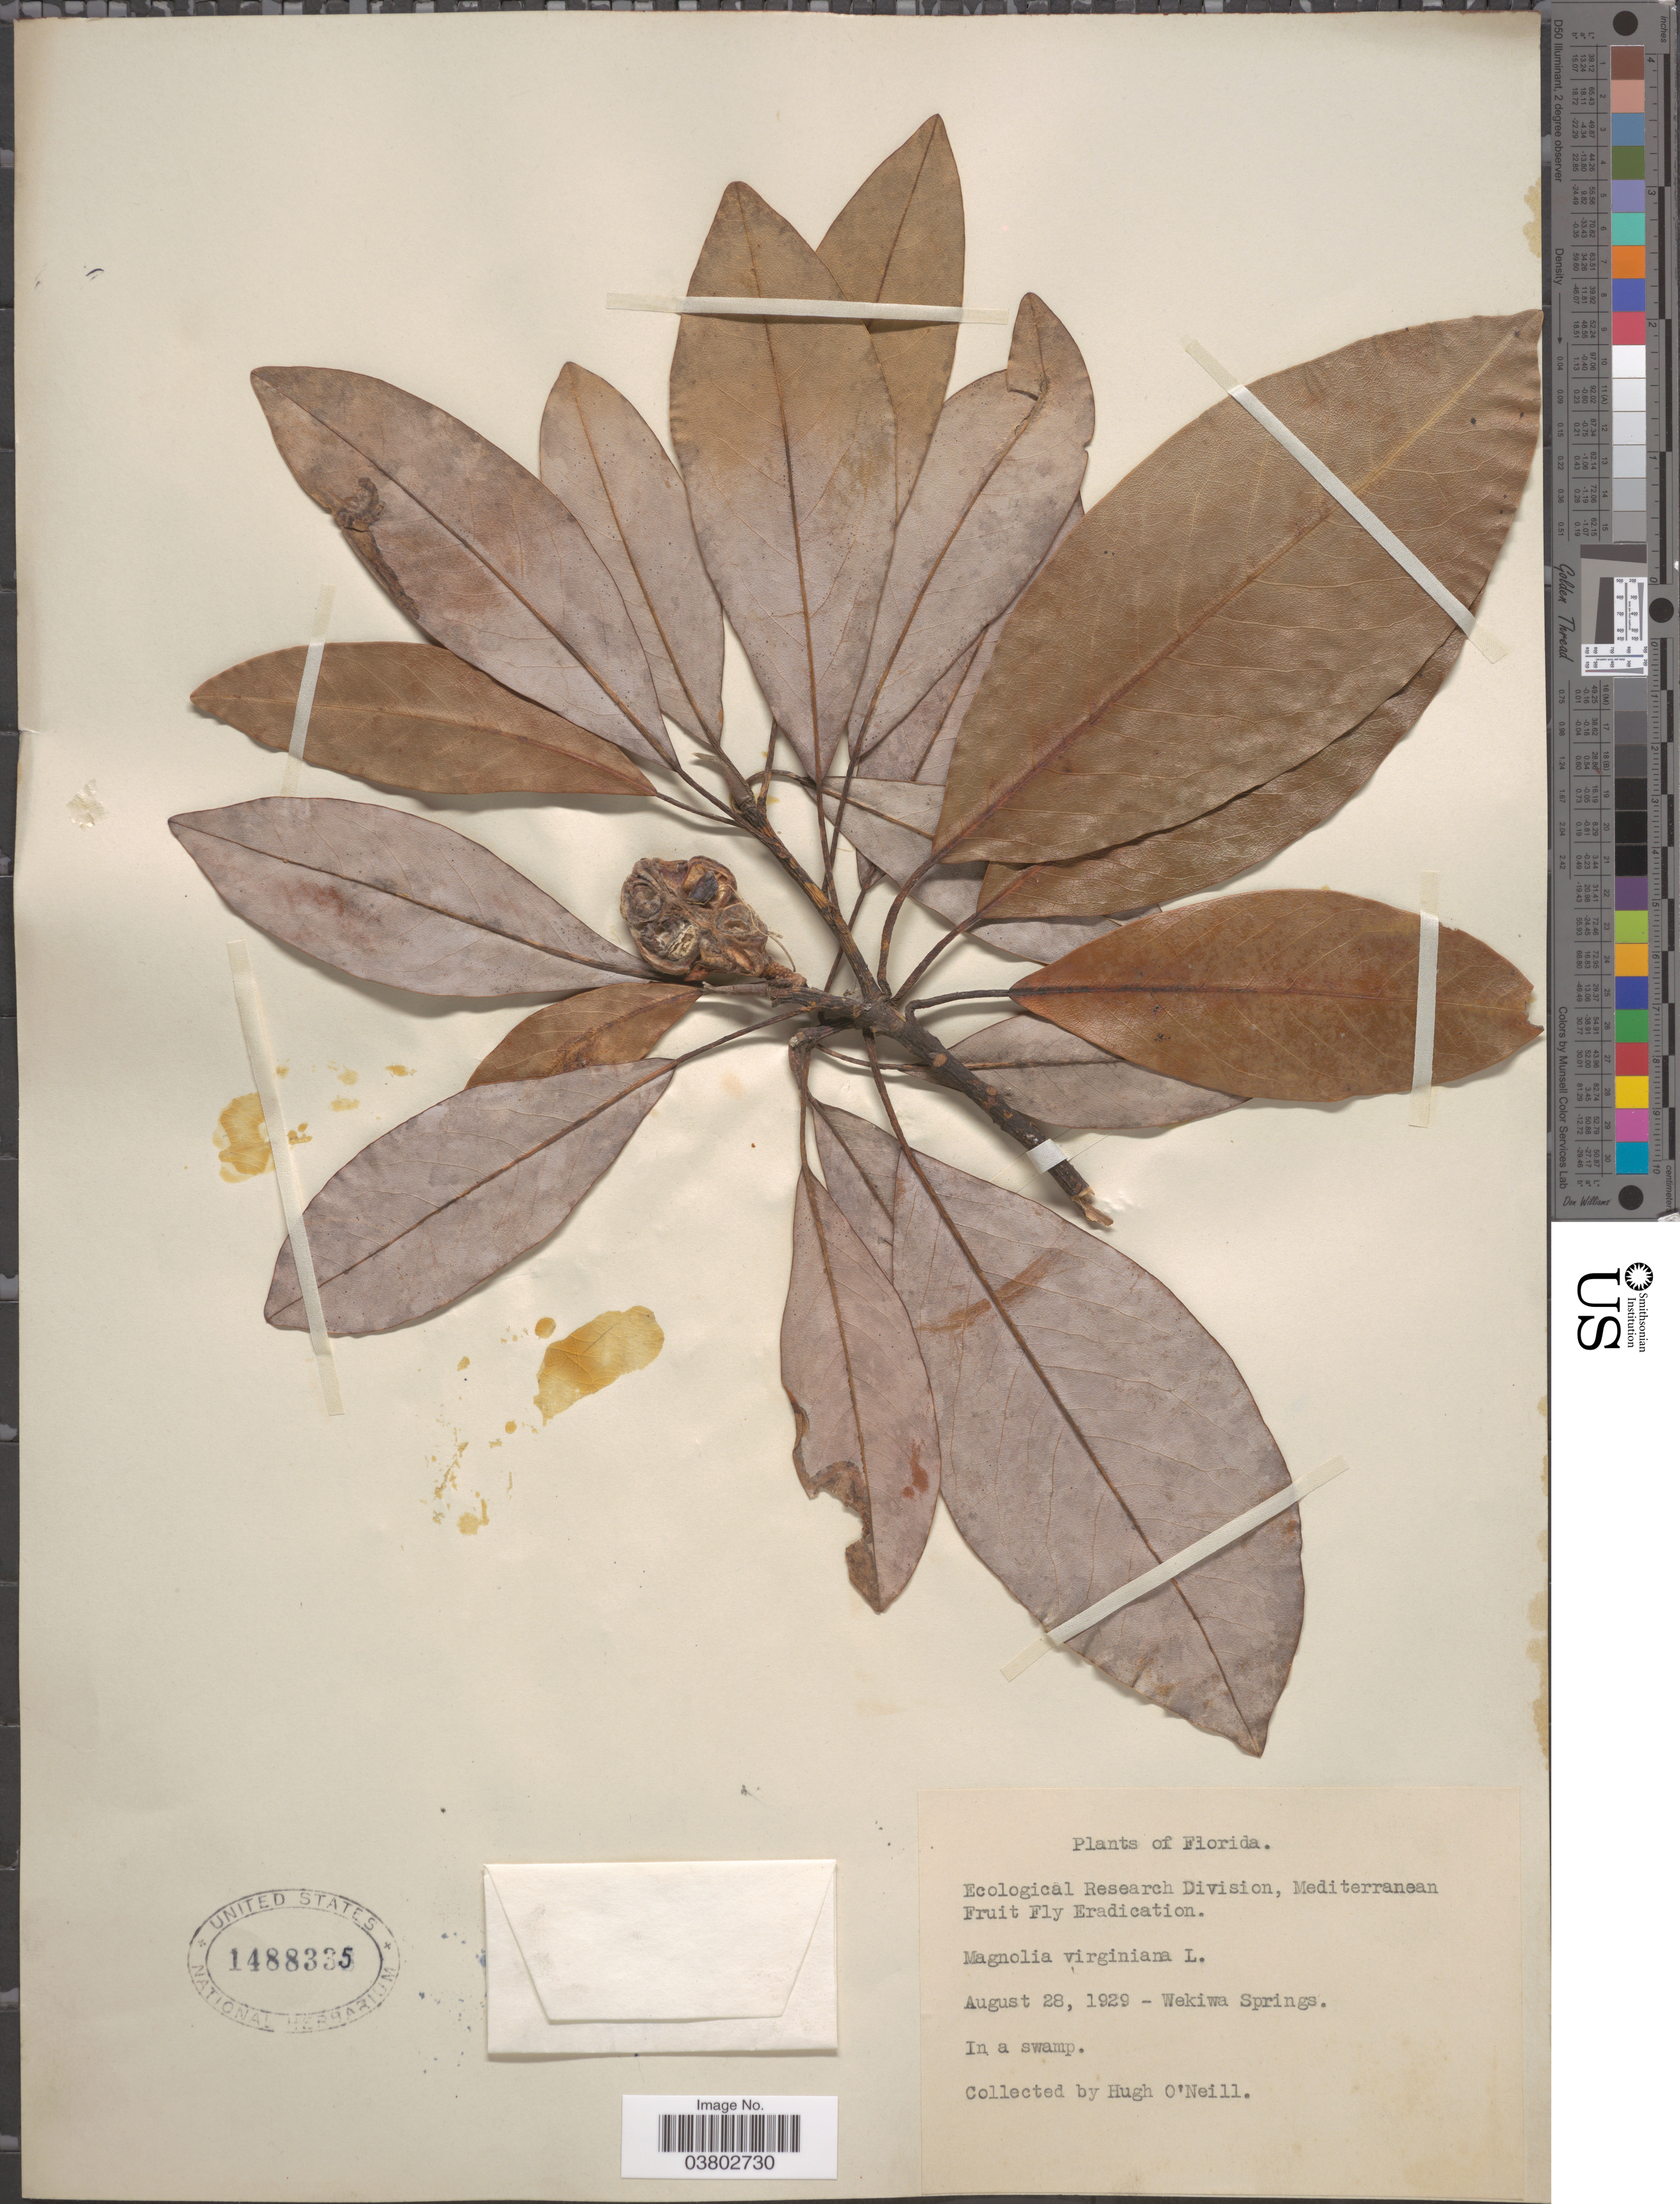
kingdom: Plantae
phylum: Tracheophyta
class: Magnoliopsida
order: Magnoliales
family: Magnoliaceae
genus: Magnolia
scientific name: Magnolia virginiana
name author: L.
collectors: H. O'Neill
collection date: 1929-08-28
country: United States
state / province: Florida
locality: Wekiwa Springs.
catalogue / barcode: US 1488335